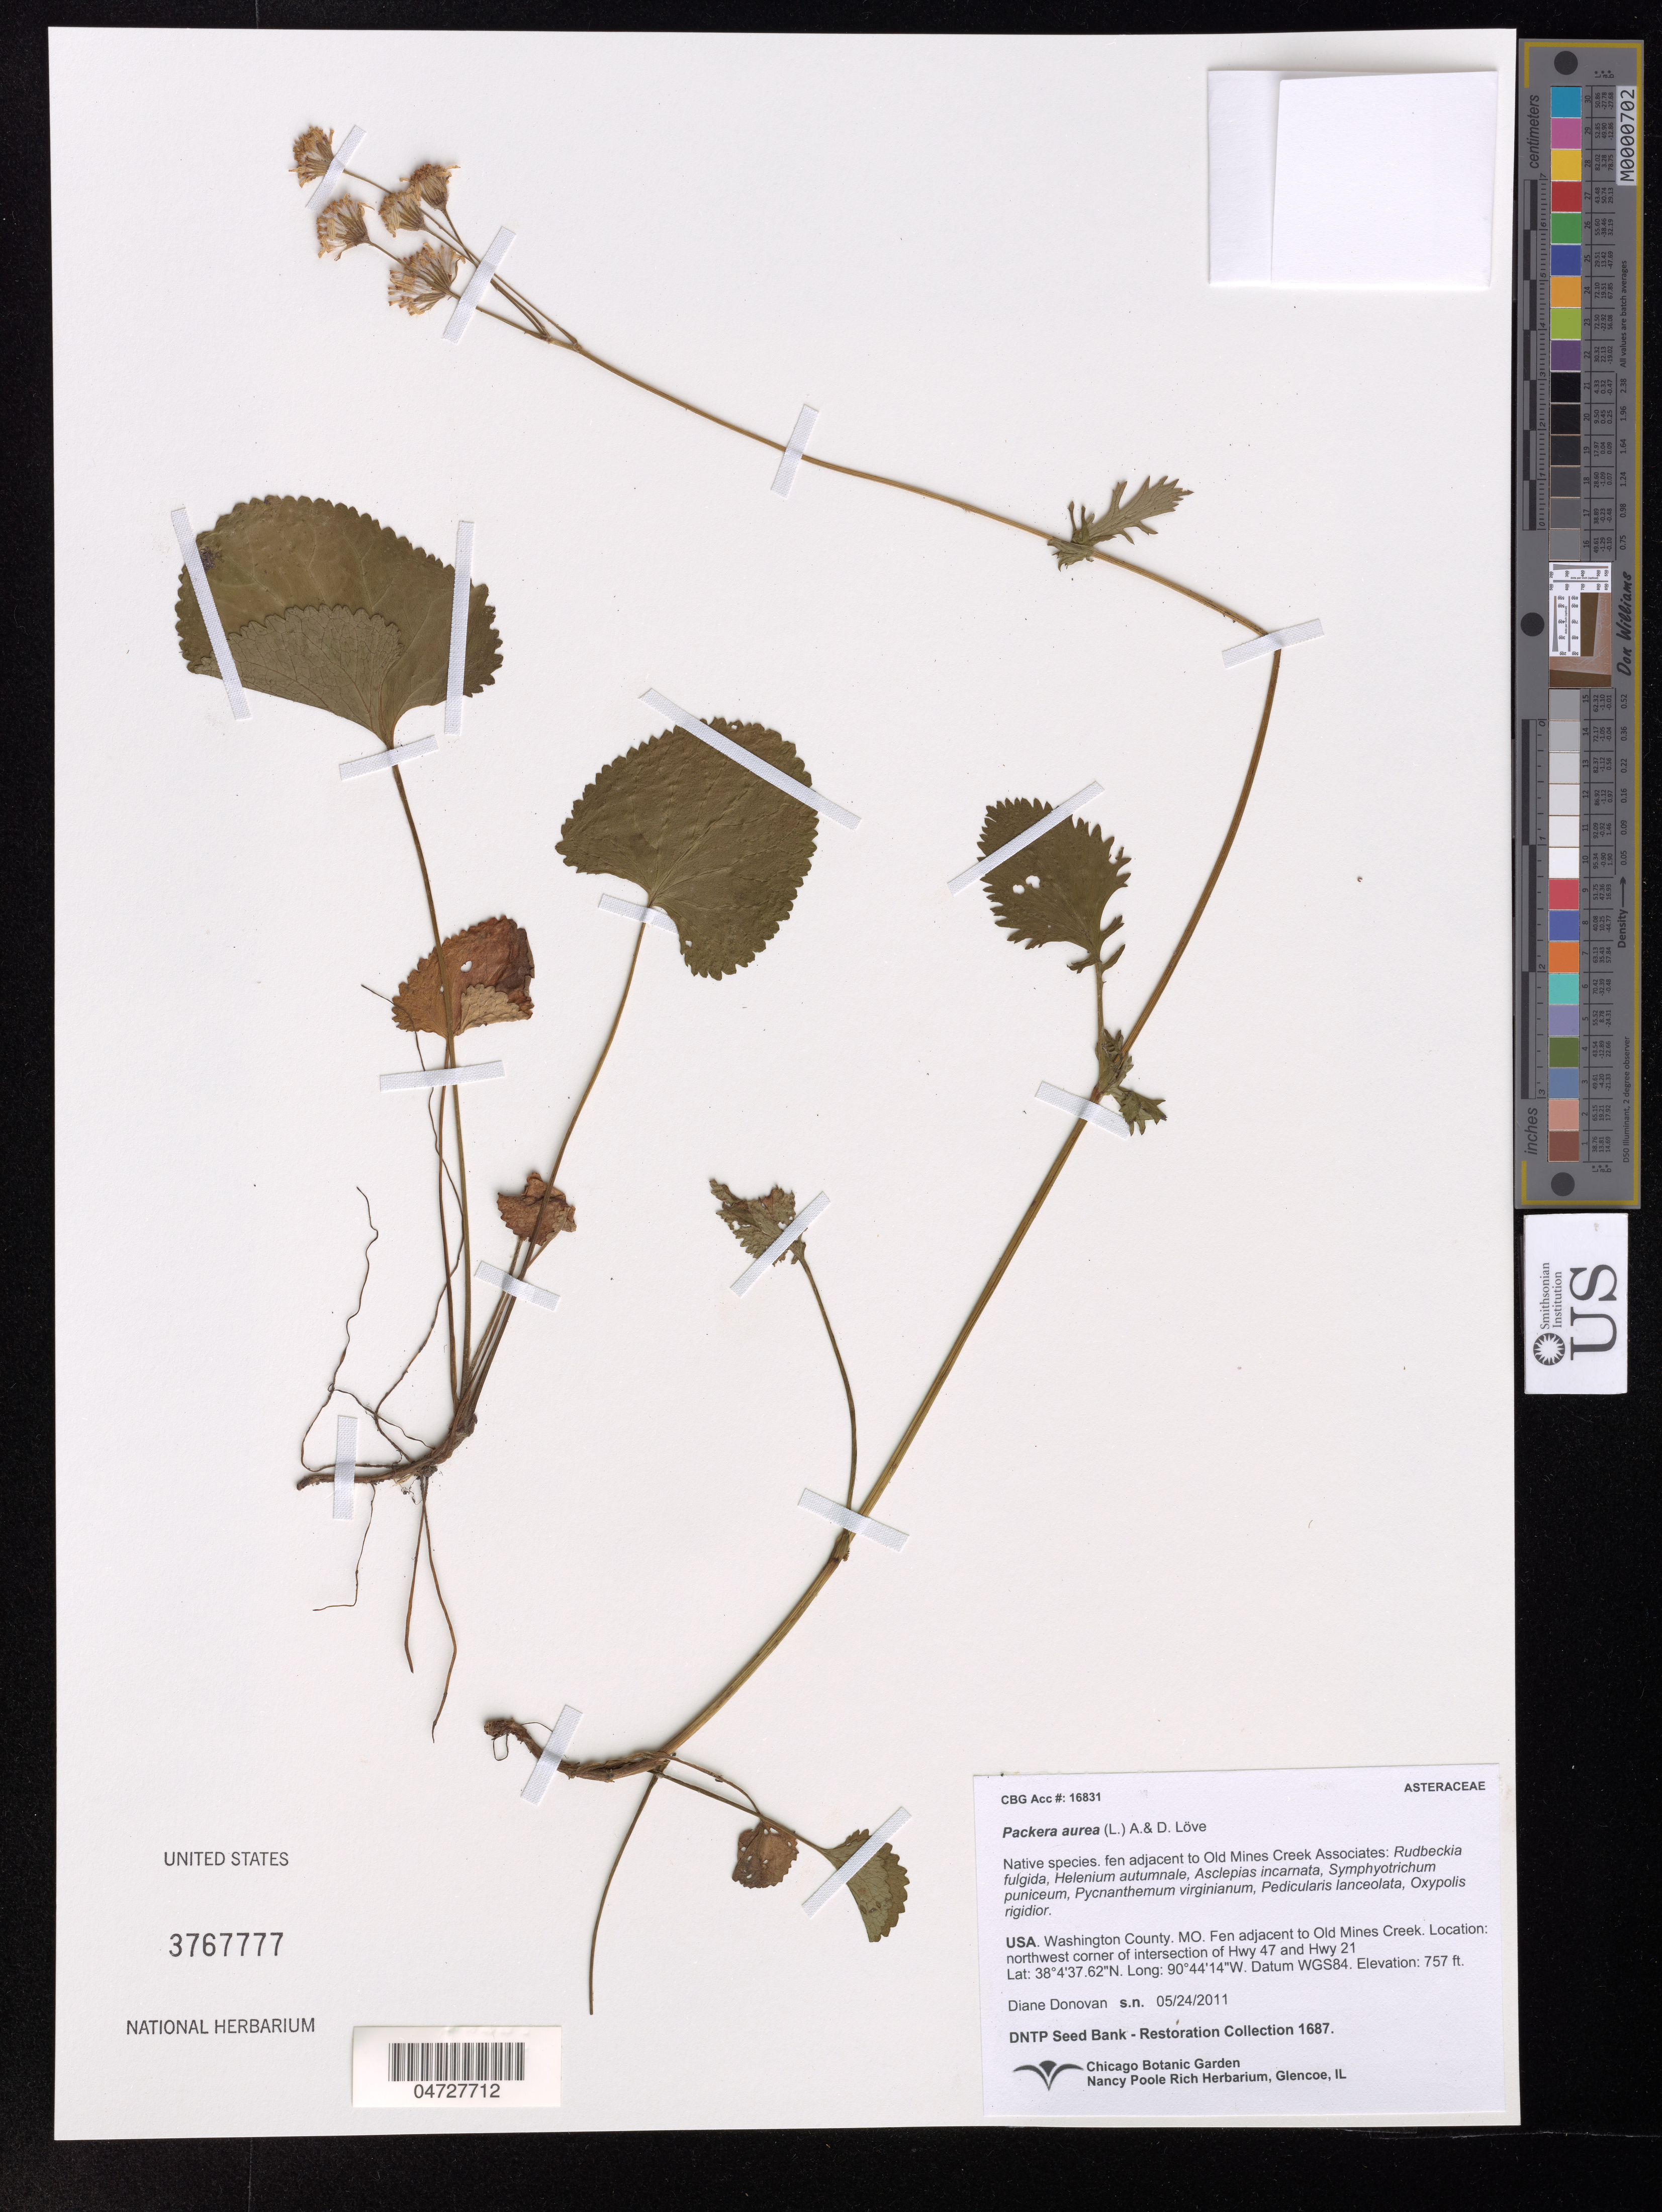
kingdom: Plantae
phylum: Tracheophyta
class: Magnoliopsida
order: Asterales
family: Asteraceae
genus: Packera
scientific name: Packera aurea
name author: (L.) Á. Löve & D. Löve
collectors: D. Donovan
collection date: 2011-05-24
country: United States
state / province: Missouri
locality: Washington County. Fen adjacent to Old Mines Creek. northwest corner of intersection of Hwy 47 and Hwy 21.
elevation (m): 231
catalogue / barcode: US 3767777